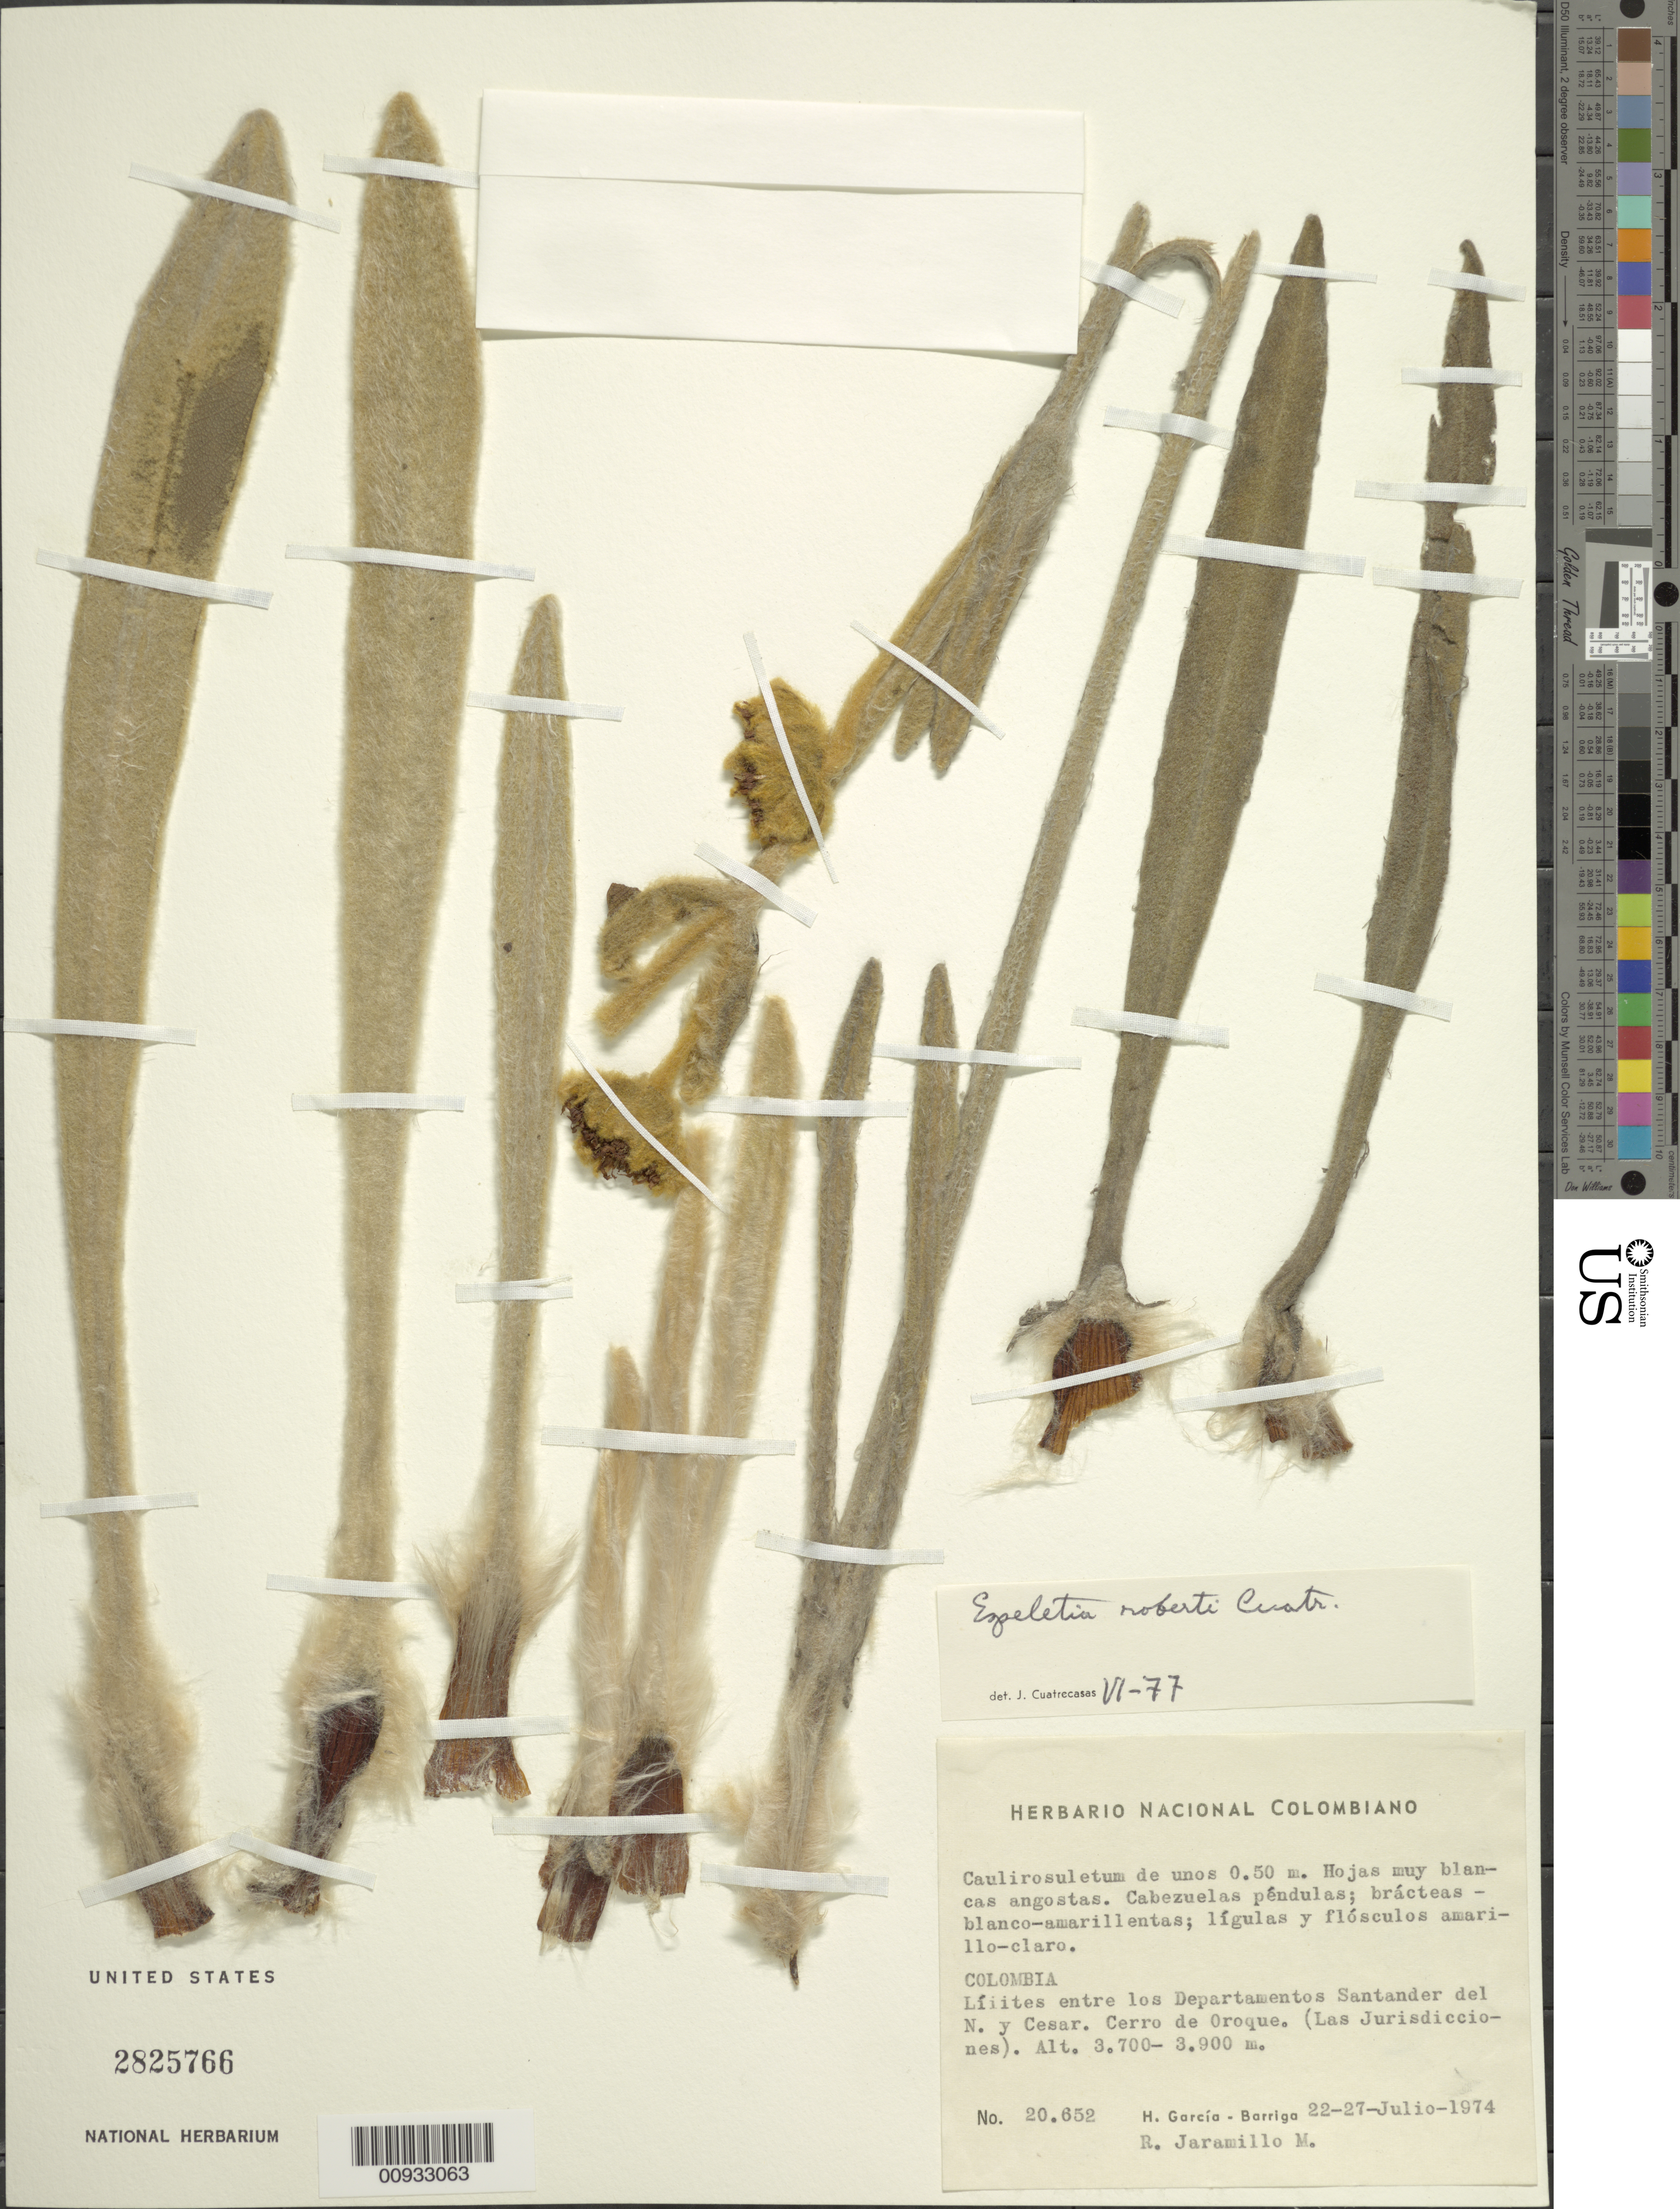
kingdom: Plantae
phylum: Tracheophyta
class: Magnoliopsida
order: Asterales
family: Asteraceae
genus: Espeletia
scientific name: Espeletia robertii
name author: Cuatrec.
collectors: H. García Barriga & R. Jaramillo M.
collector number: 20652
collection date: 1974-07-22/1974-07-27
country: Colombia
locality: Limites entre los Departamentos Santander del Norte y Cesar, Cerro de Oroque (Las Jurisdicciones)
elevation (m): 3700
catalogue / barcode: US 2825766